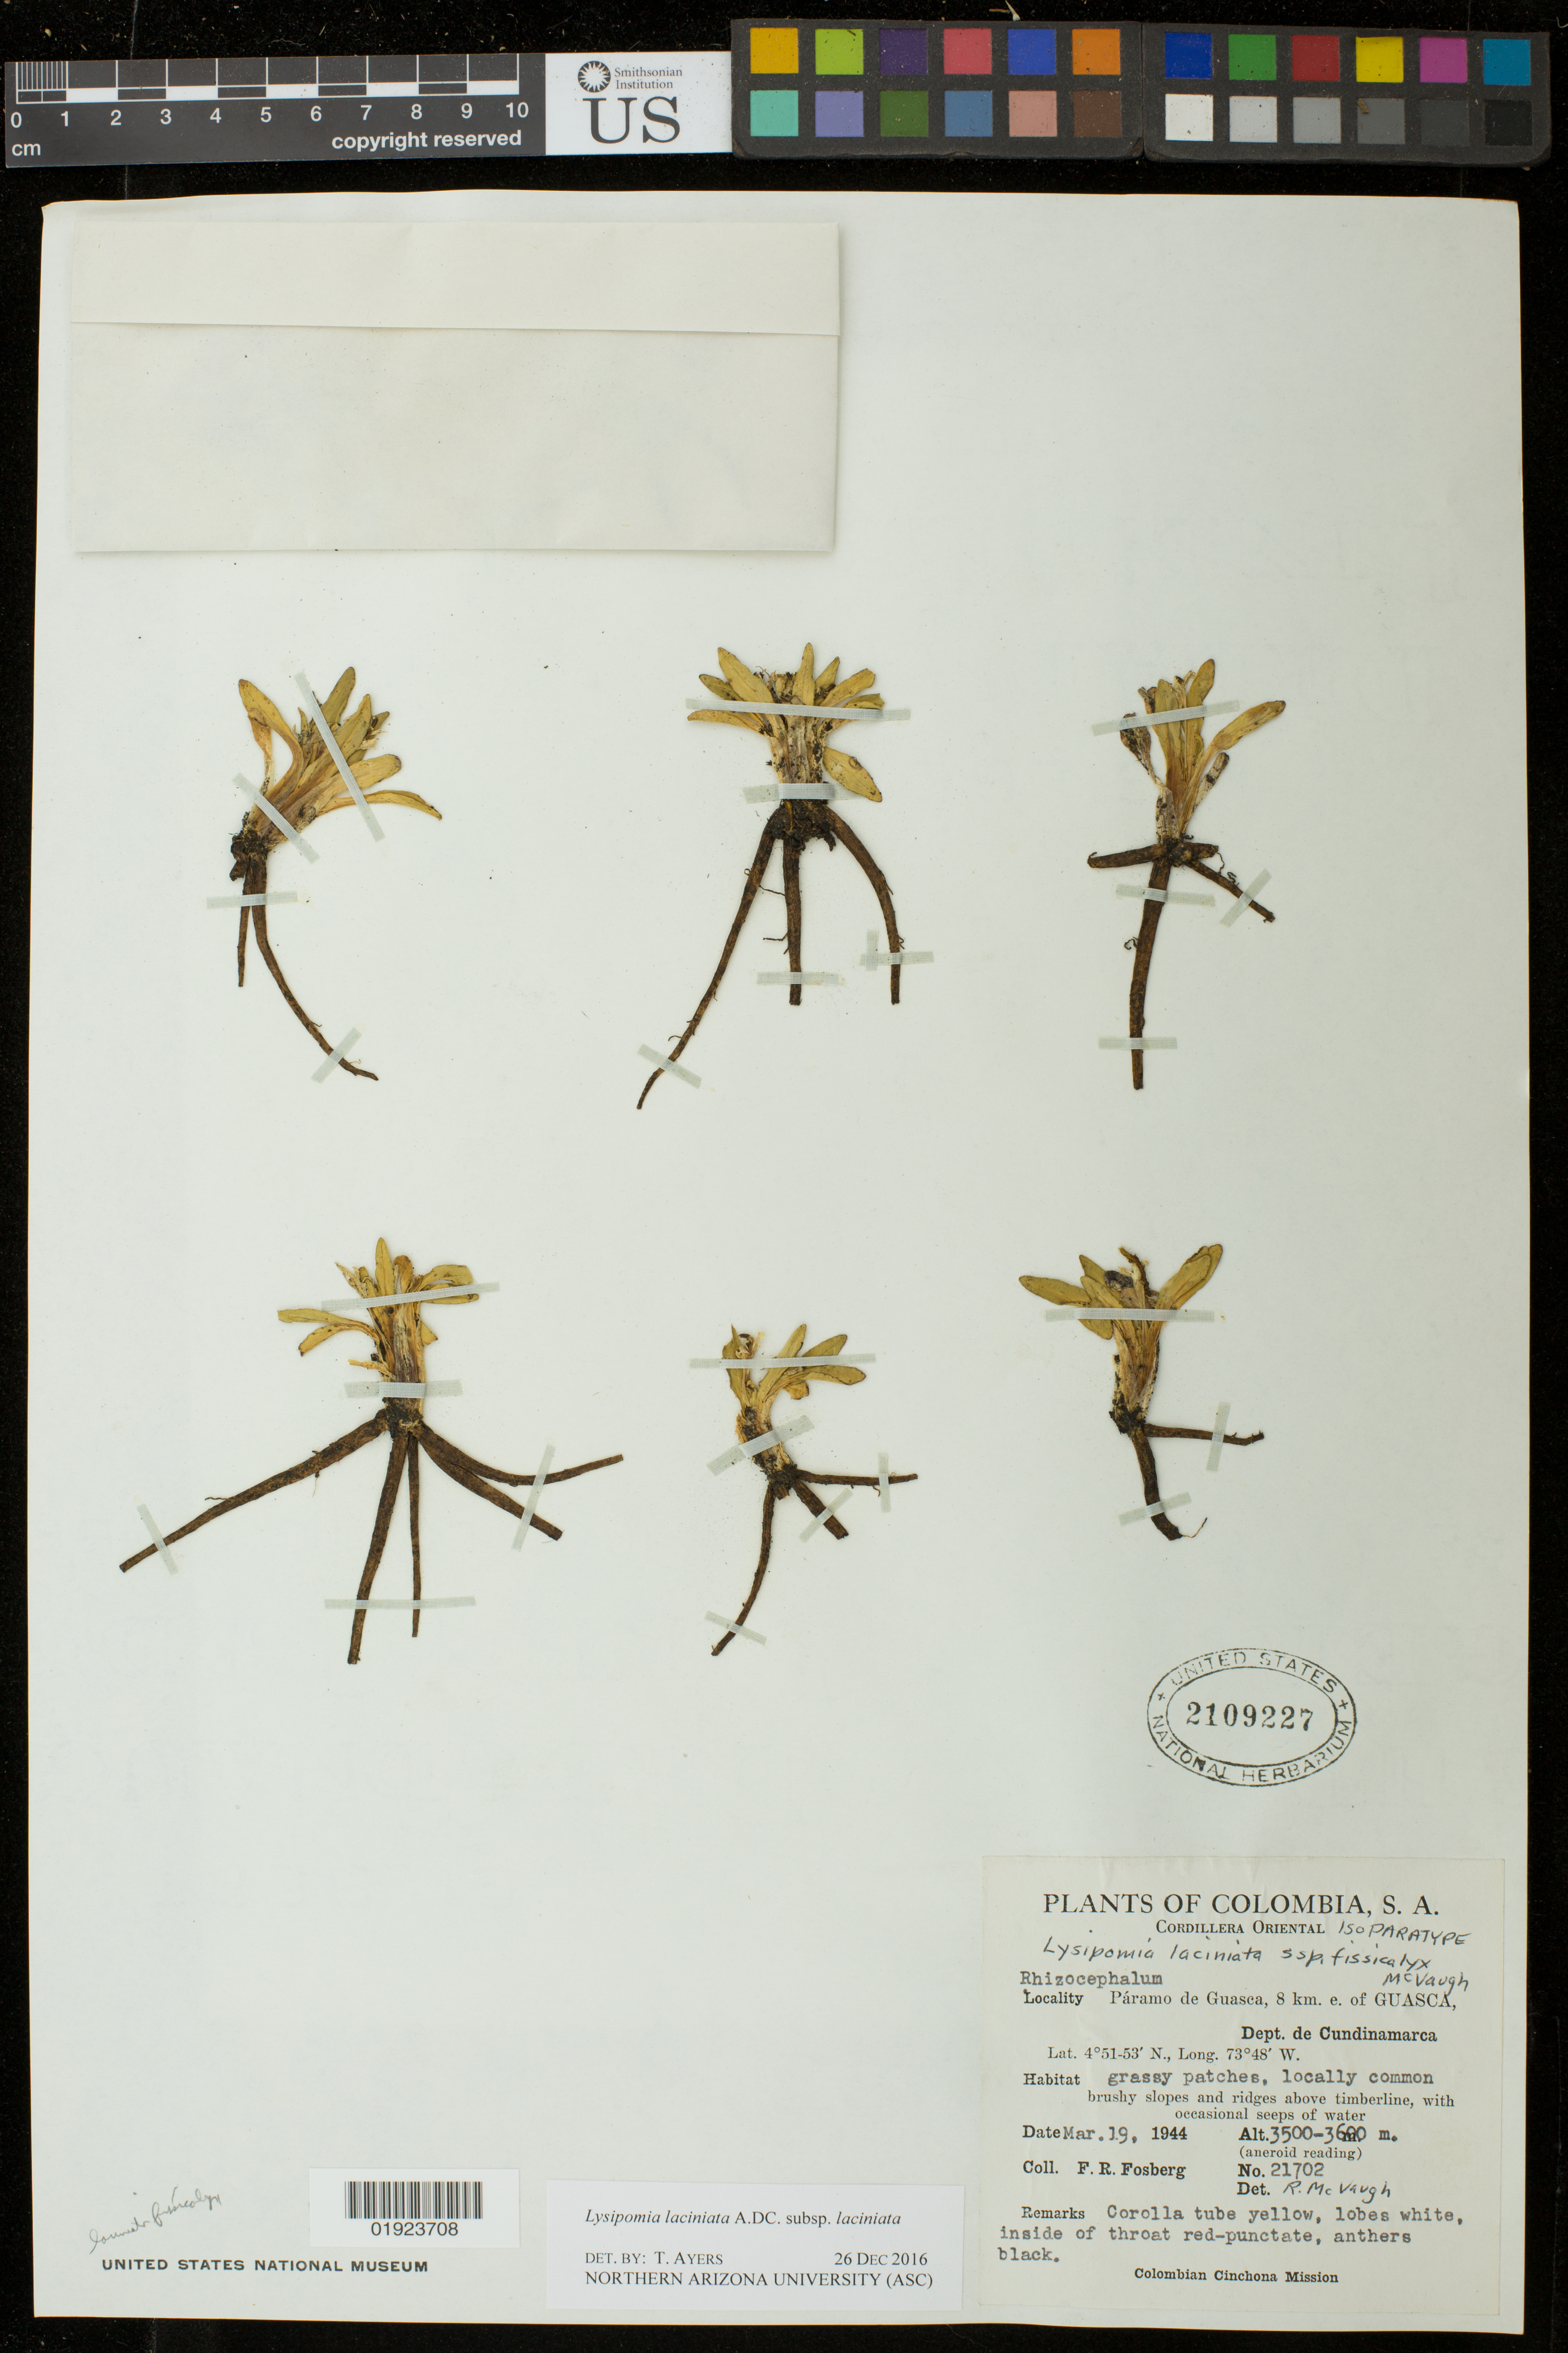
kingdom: Plantae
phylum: Tracheophyta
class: Magnoliopsida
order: Asterales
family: Campanulaceae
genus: Lysipomia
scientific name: Lysipomia laciniata subsp. laciniata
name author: A. DC.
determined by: Ayers, T.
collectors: F. R. Fosberg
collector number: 21702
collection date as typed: Mar. 19, 1944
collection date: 1944-03-19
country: Colombia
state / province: Cundinamarca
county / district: Guasca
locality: Paramo de Guasca, 8 km.e. of Guasca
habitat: grassy patches, locally common, brushy slopes and ridges above timberline, with occasional seeps of water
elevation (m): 3500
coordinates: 4 51-53N, 78 48 W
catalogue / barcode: US 2109227